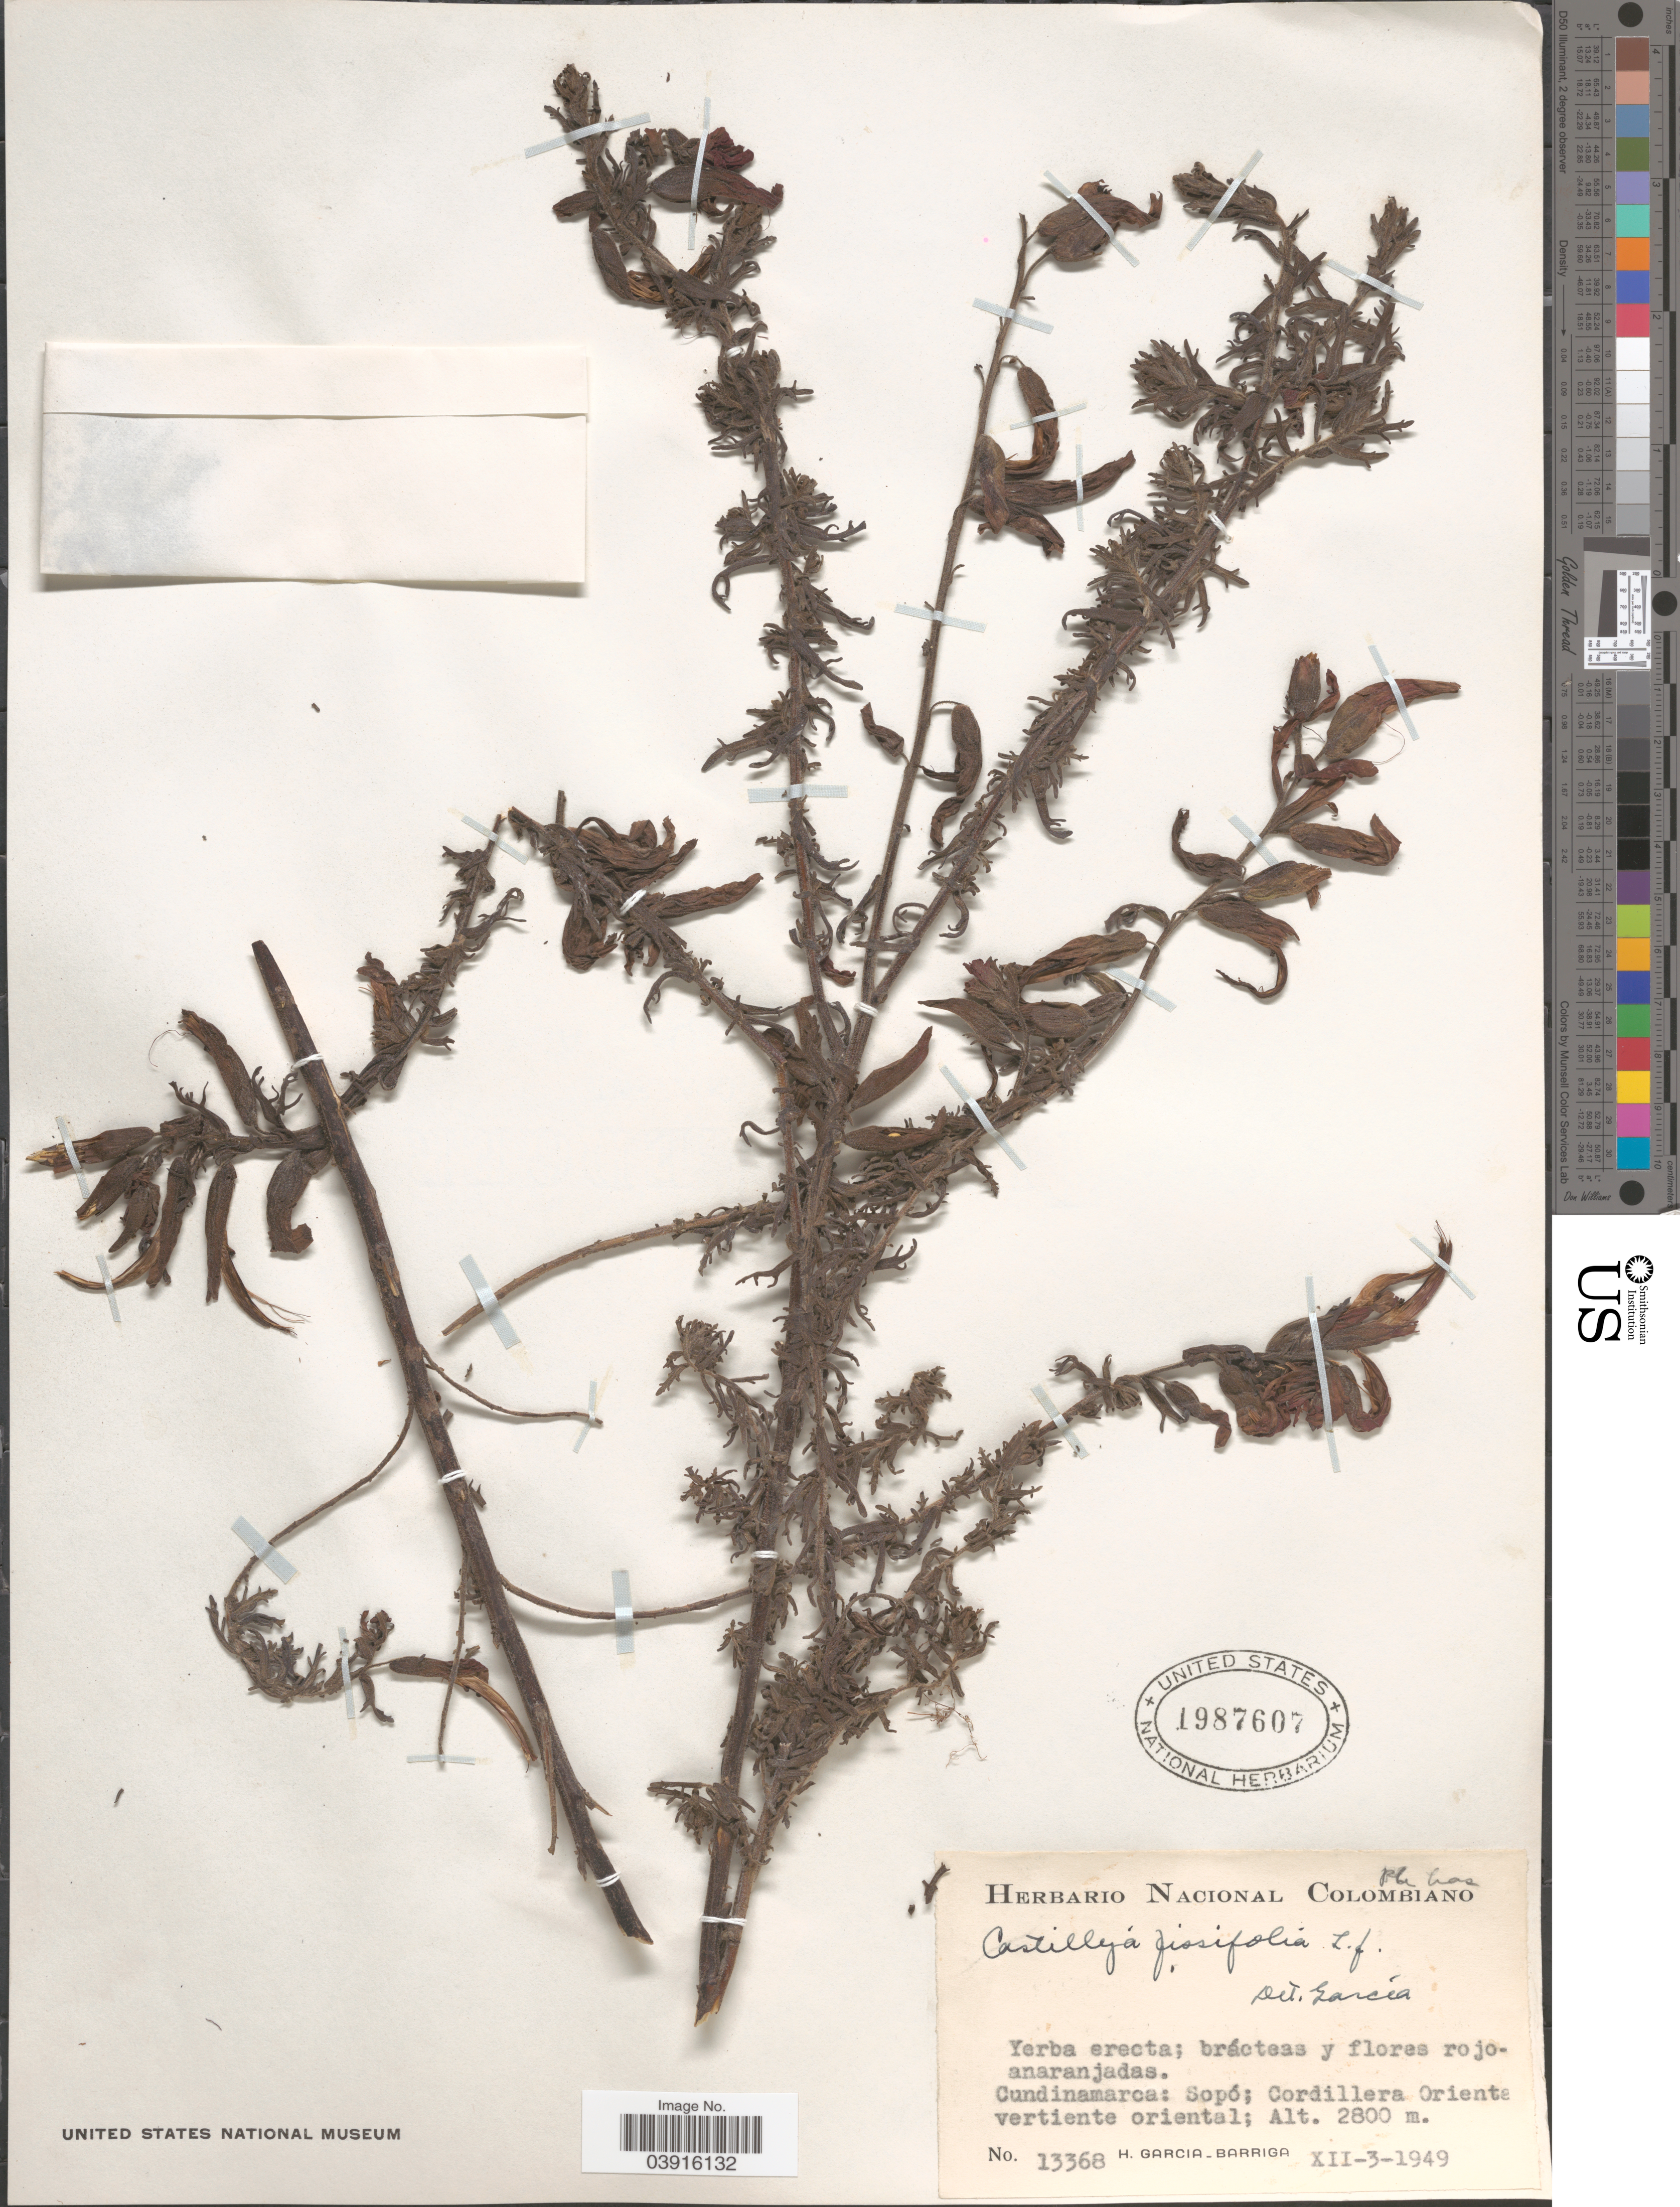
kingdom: Plantae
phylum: Tracheophyta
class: Magnoliopsida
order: Lamiales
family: Orobanchaceae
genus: Castilleja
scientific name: Castilleja fissifolia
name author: L. f.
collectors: H. García Barriga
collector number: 13368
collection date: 1949-12-03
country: Colombia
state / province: Cundinamarca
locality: Sopó; Cordillera Oriental vertiente oriental.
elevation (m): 2800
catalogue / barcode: US 1987607